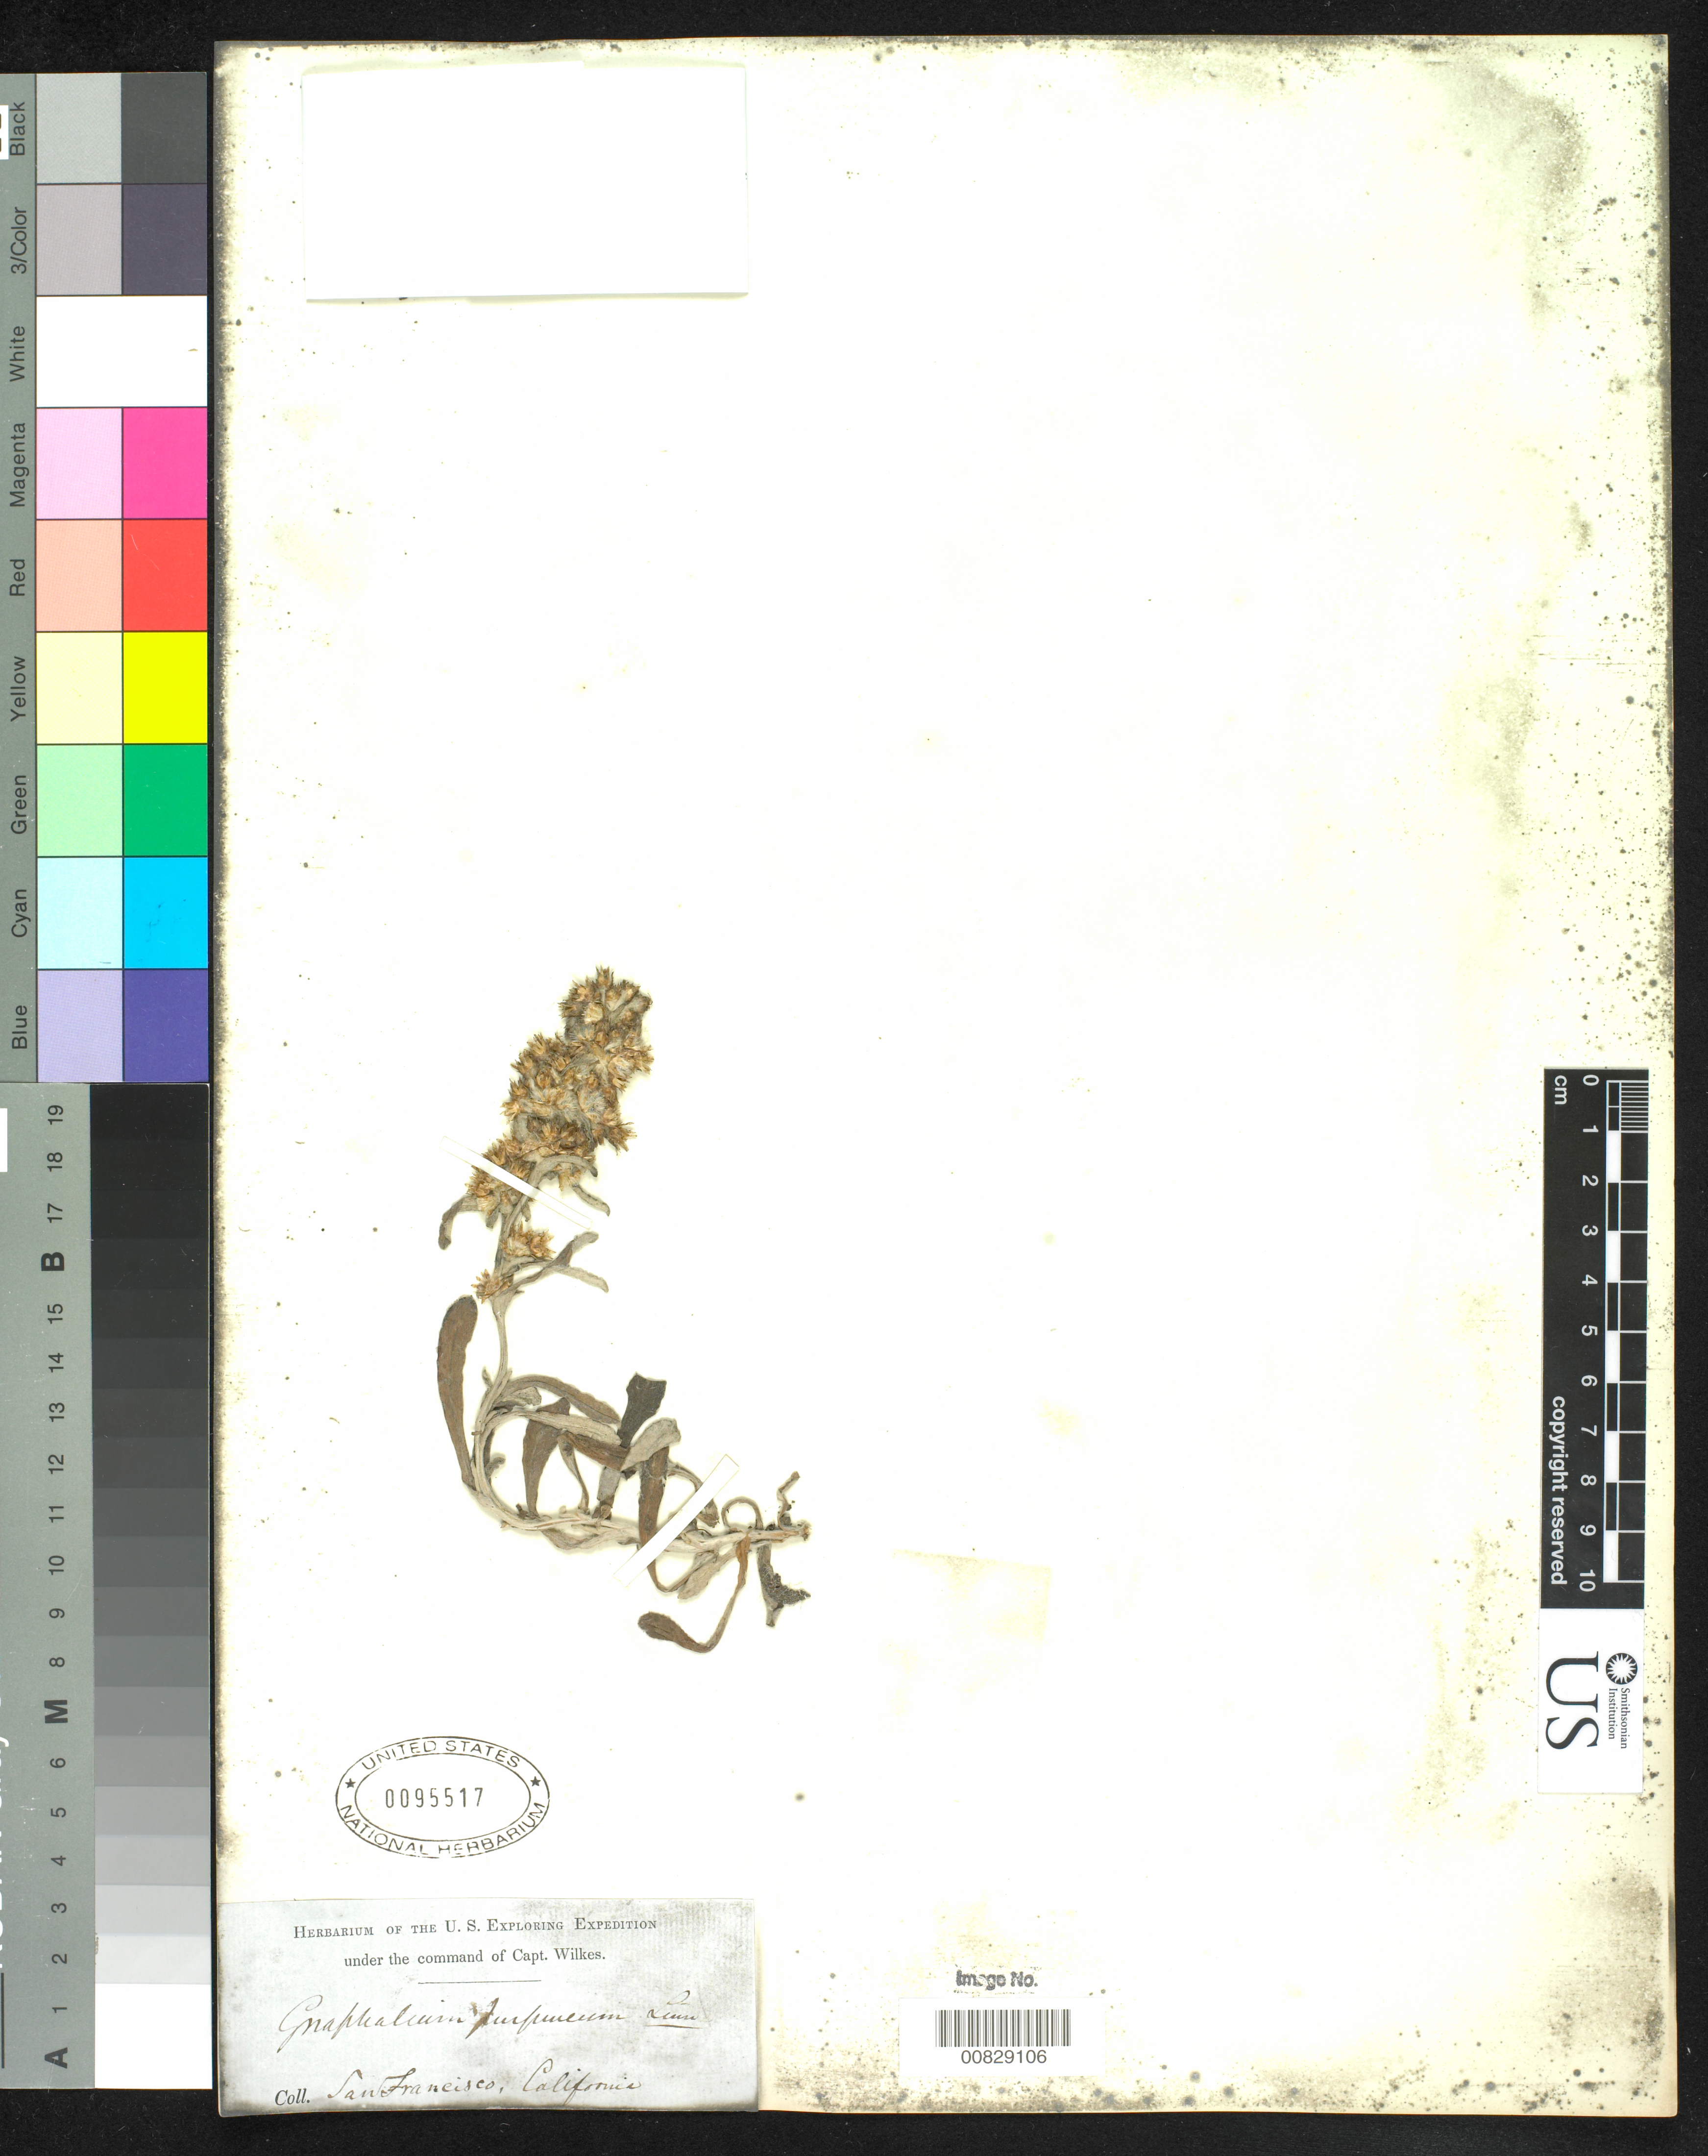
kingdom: Plantae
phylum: Tracheophyta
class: Magnoliopsida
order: Asterales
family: Asteraceae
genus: Gamochaeta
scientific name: Gamochaeta purpurea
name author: (L.) Cabrera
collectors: Wilkes Explor. Exped.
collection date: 1838/1842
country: United States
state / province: California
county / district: San Francisco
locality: San Francisco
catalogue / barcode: US 95517